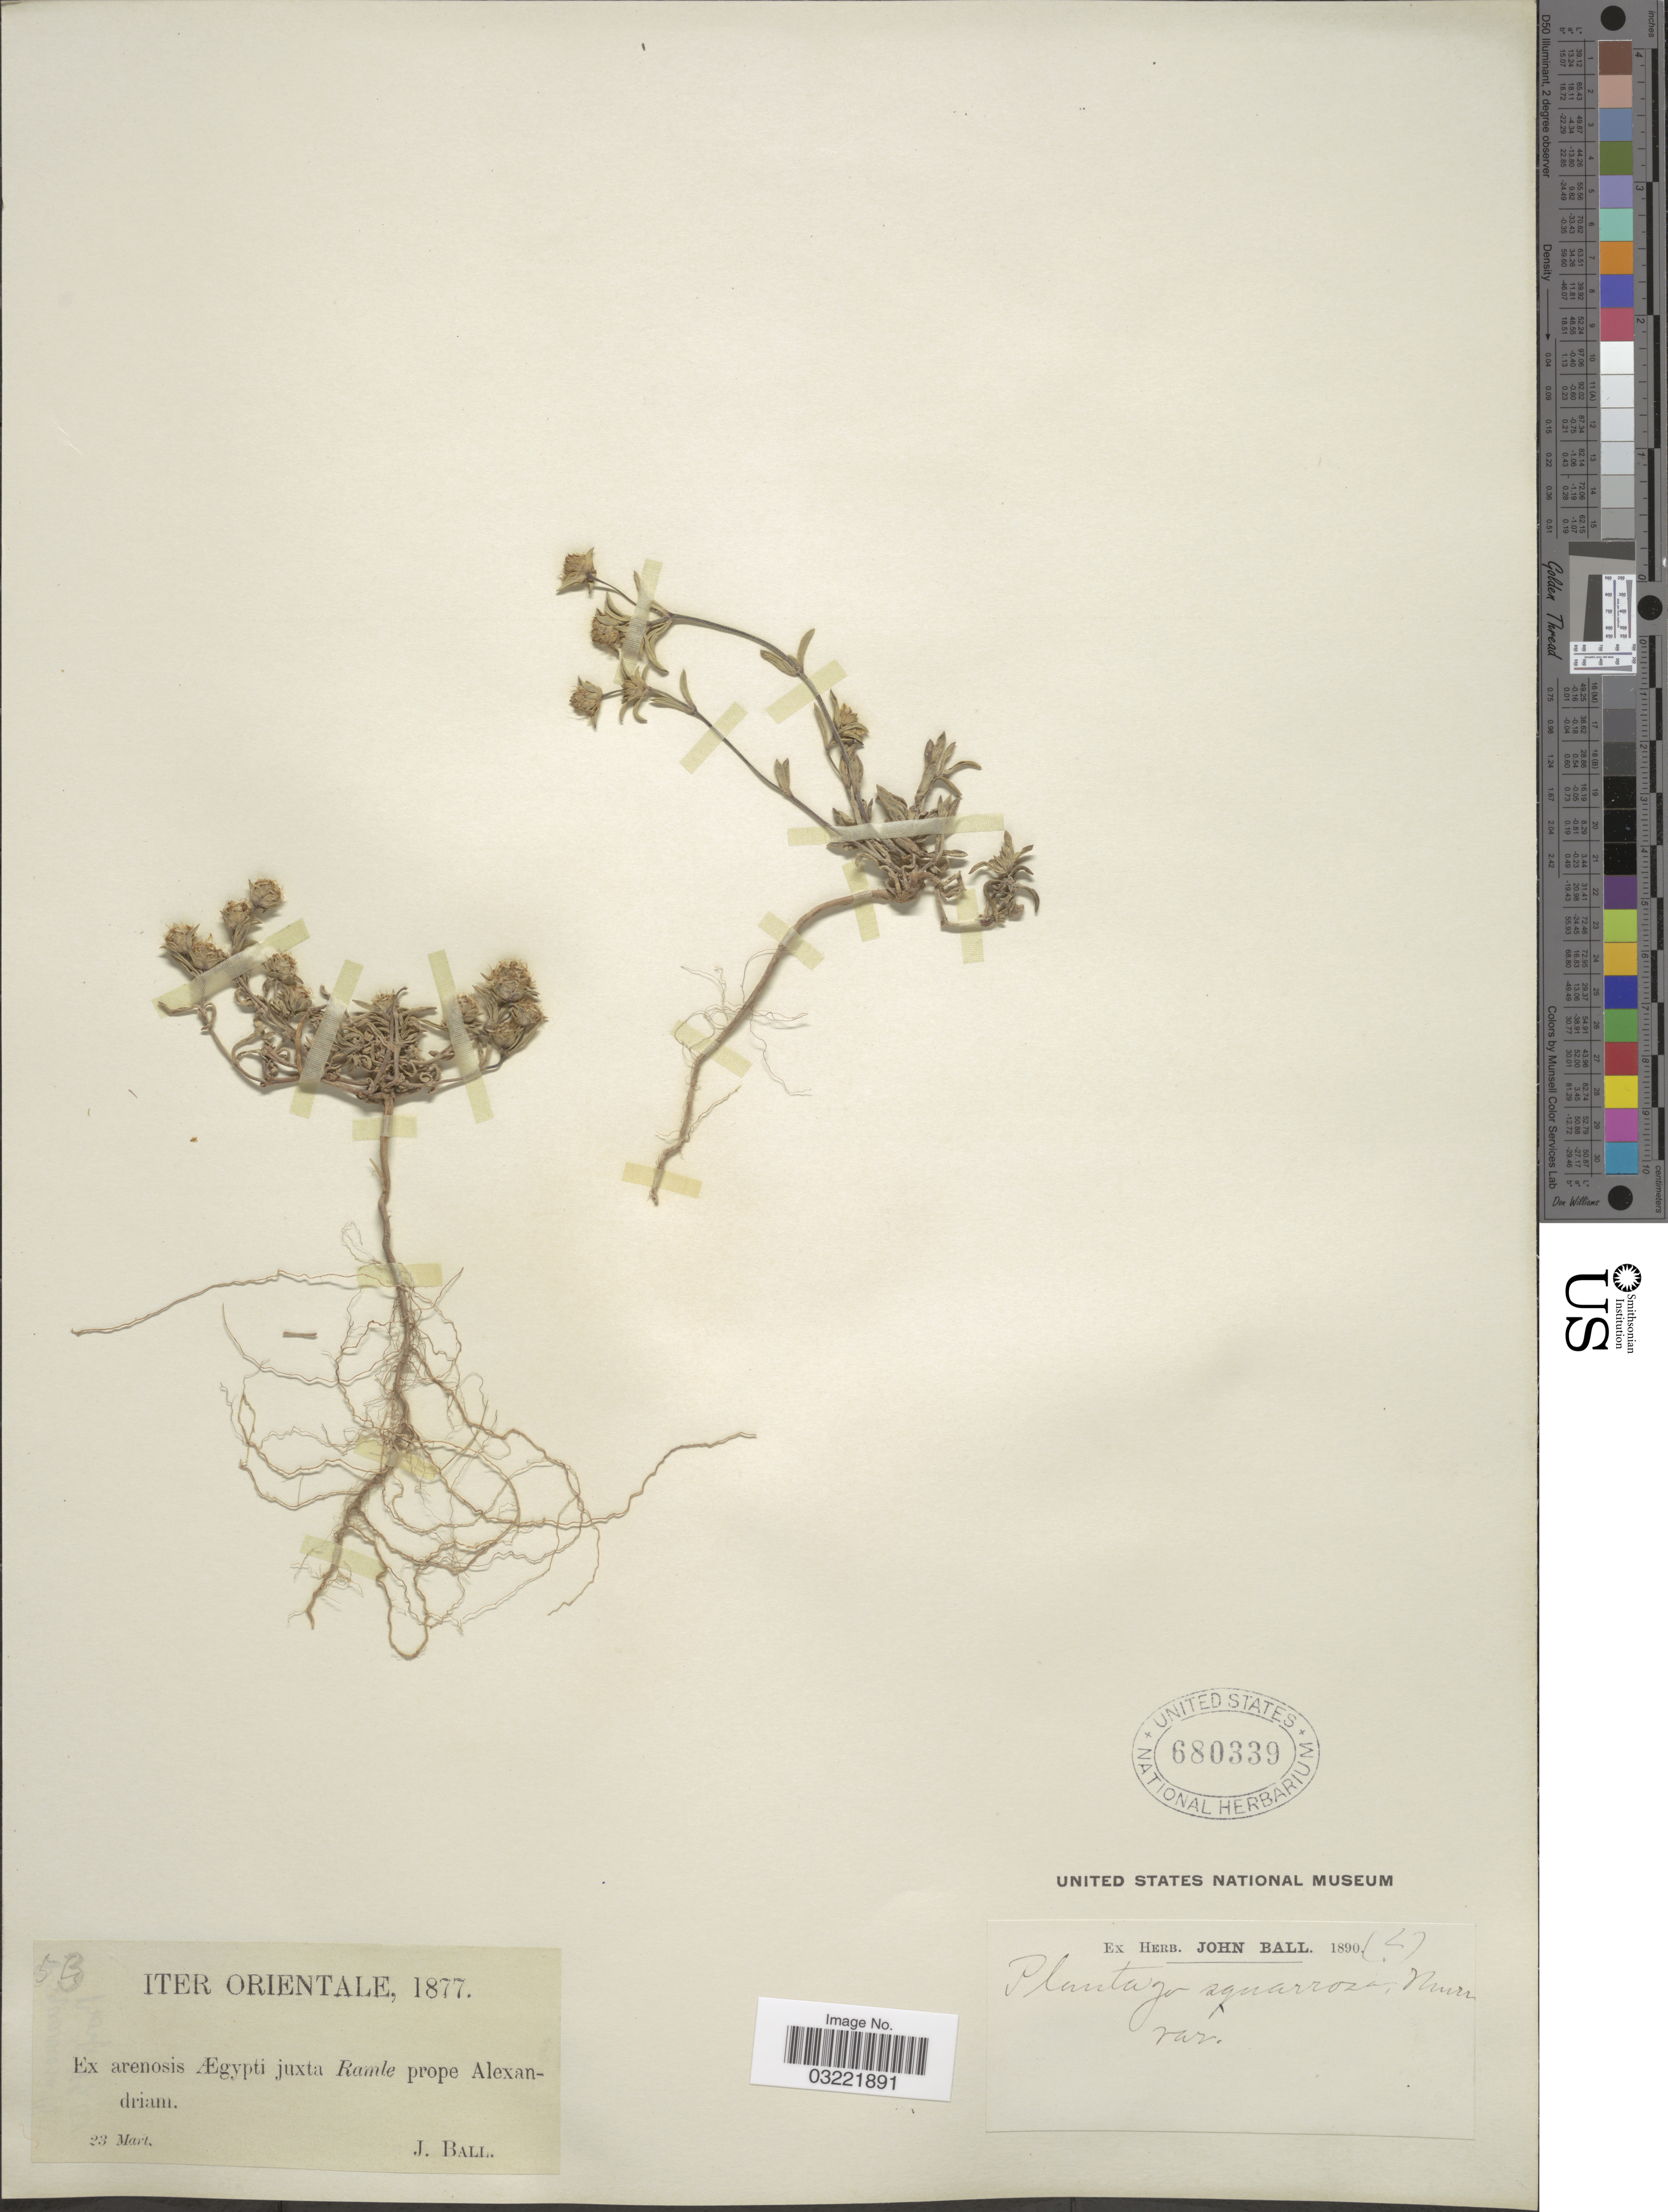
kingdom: Plantae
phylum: Tracheophyta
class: Magnoliopsida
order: Lamiales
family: Plantaginaceae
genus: Plantago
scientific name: Plantago squarrosa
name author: Murray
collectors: J. Ball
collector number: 53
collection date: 1877-03-23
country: Egypt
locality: Iter Orientale. Ex arenosis Ægypti juxta Ramle prope Alexandriam.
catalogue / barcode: US 680339